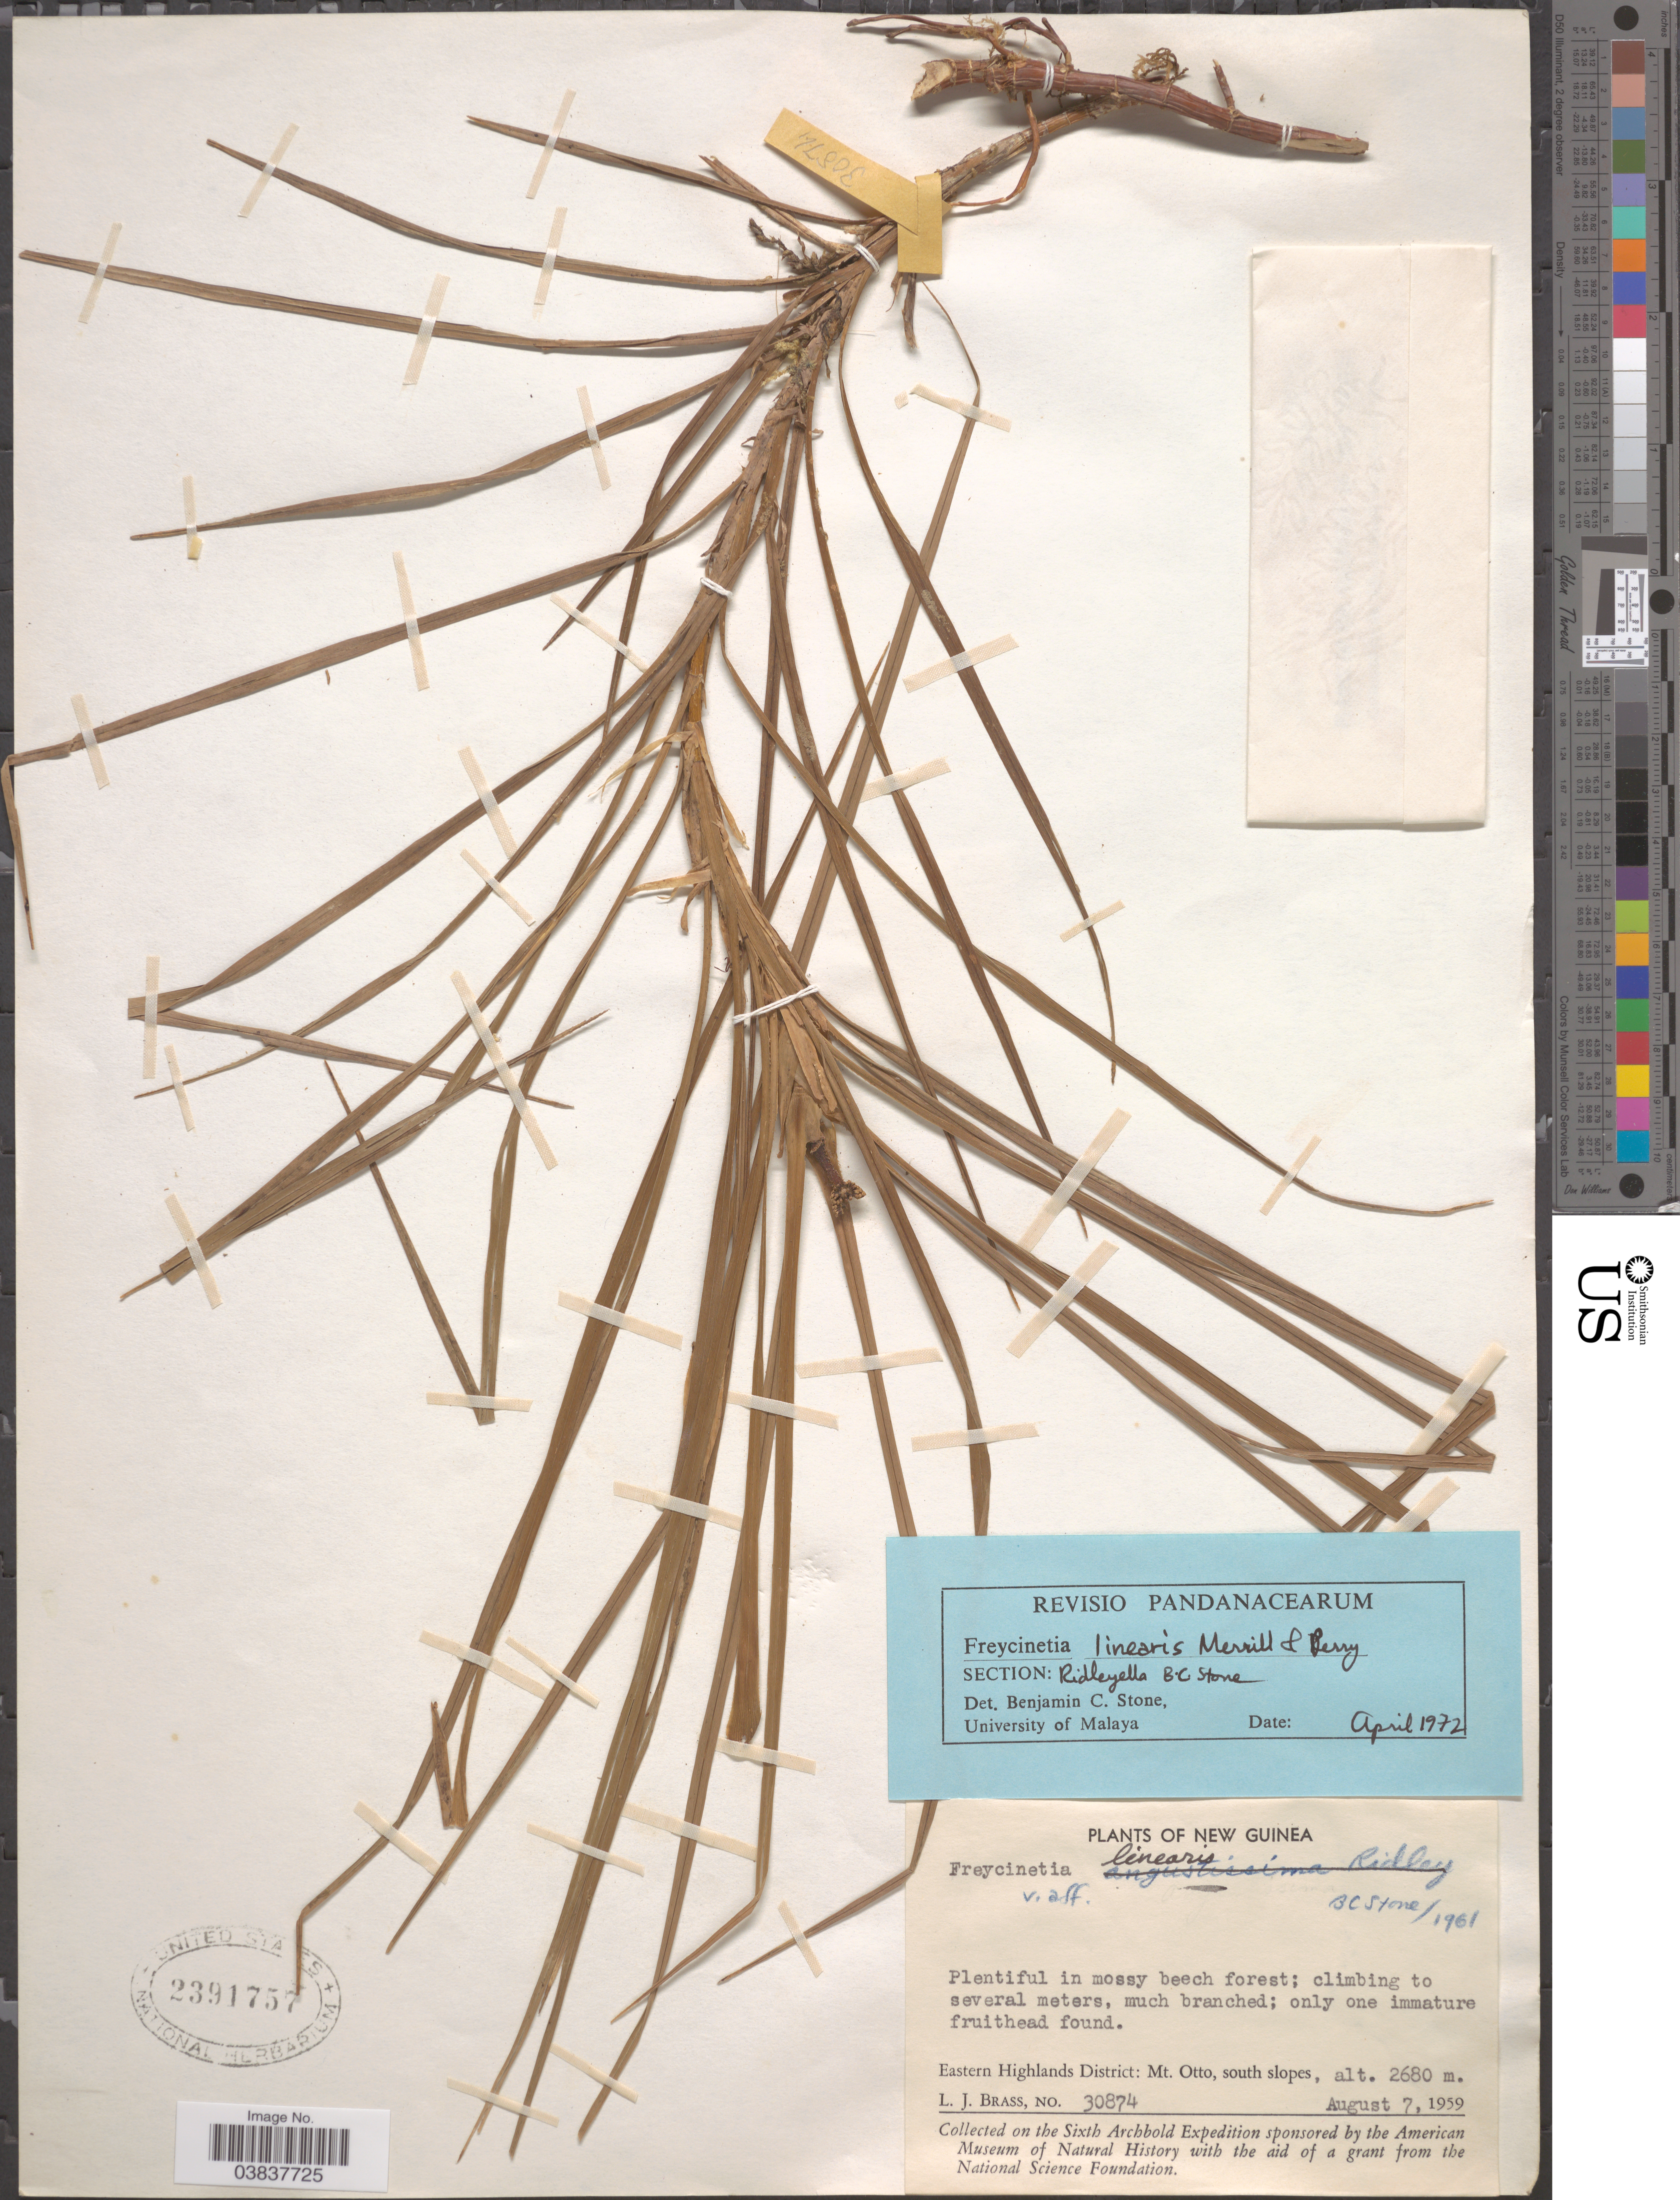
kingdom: Plantae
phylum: Tracheophyta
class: Liliopsida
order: Pandanales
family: Pandanaceae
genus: Freycinetia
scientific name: Freycinetia linearis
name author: Merr. & L.M. Perry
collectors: L. J. Brass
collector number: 30874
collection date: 1959-08-07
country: Papua New Guinea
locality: New Guinea. Eastern Highlands District: Mt. Otto.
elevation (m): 2680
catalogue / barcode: US 2391757